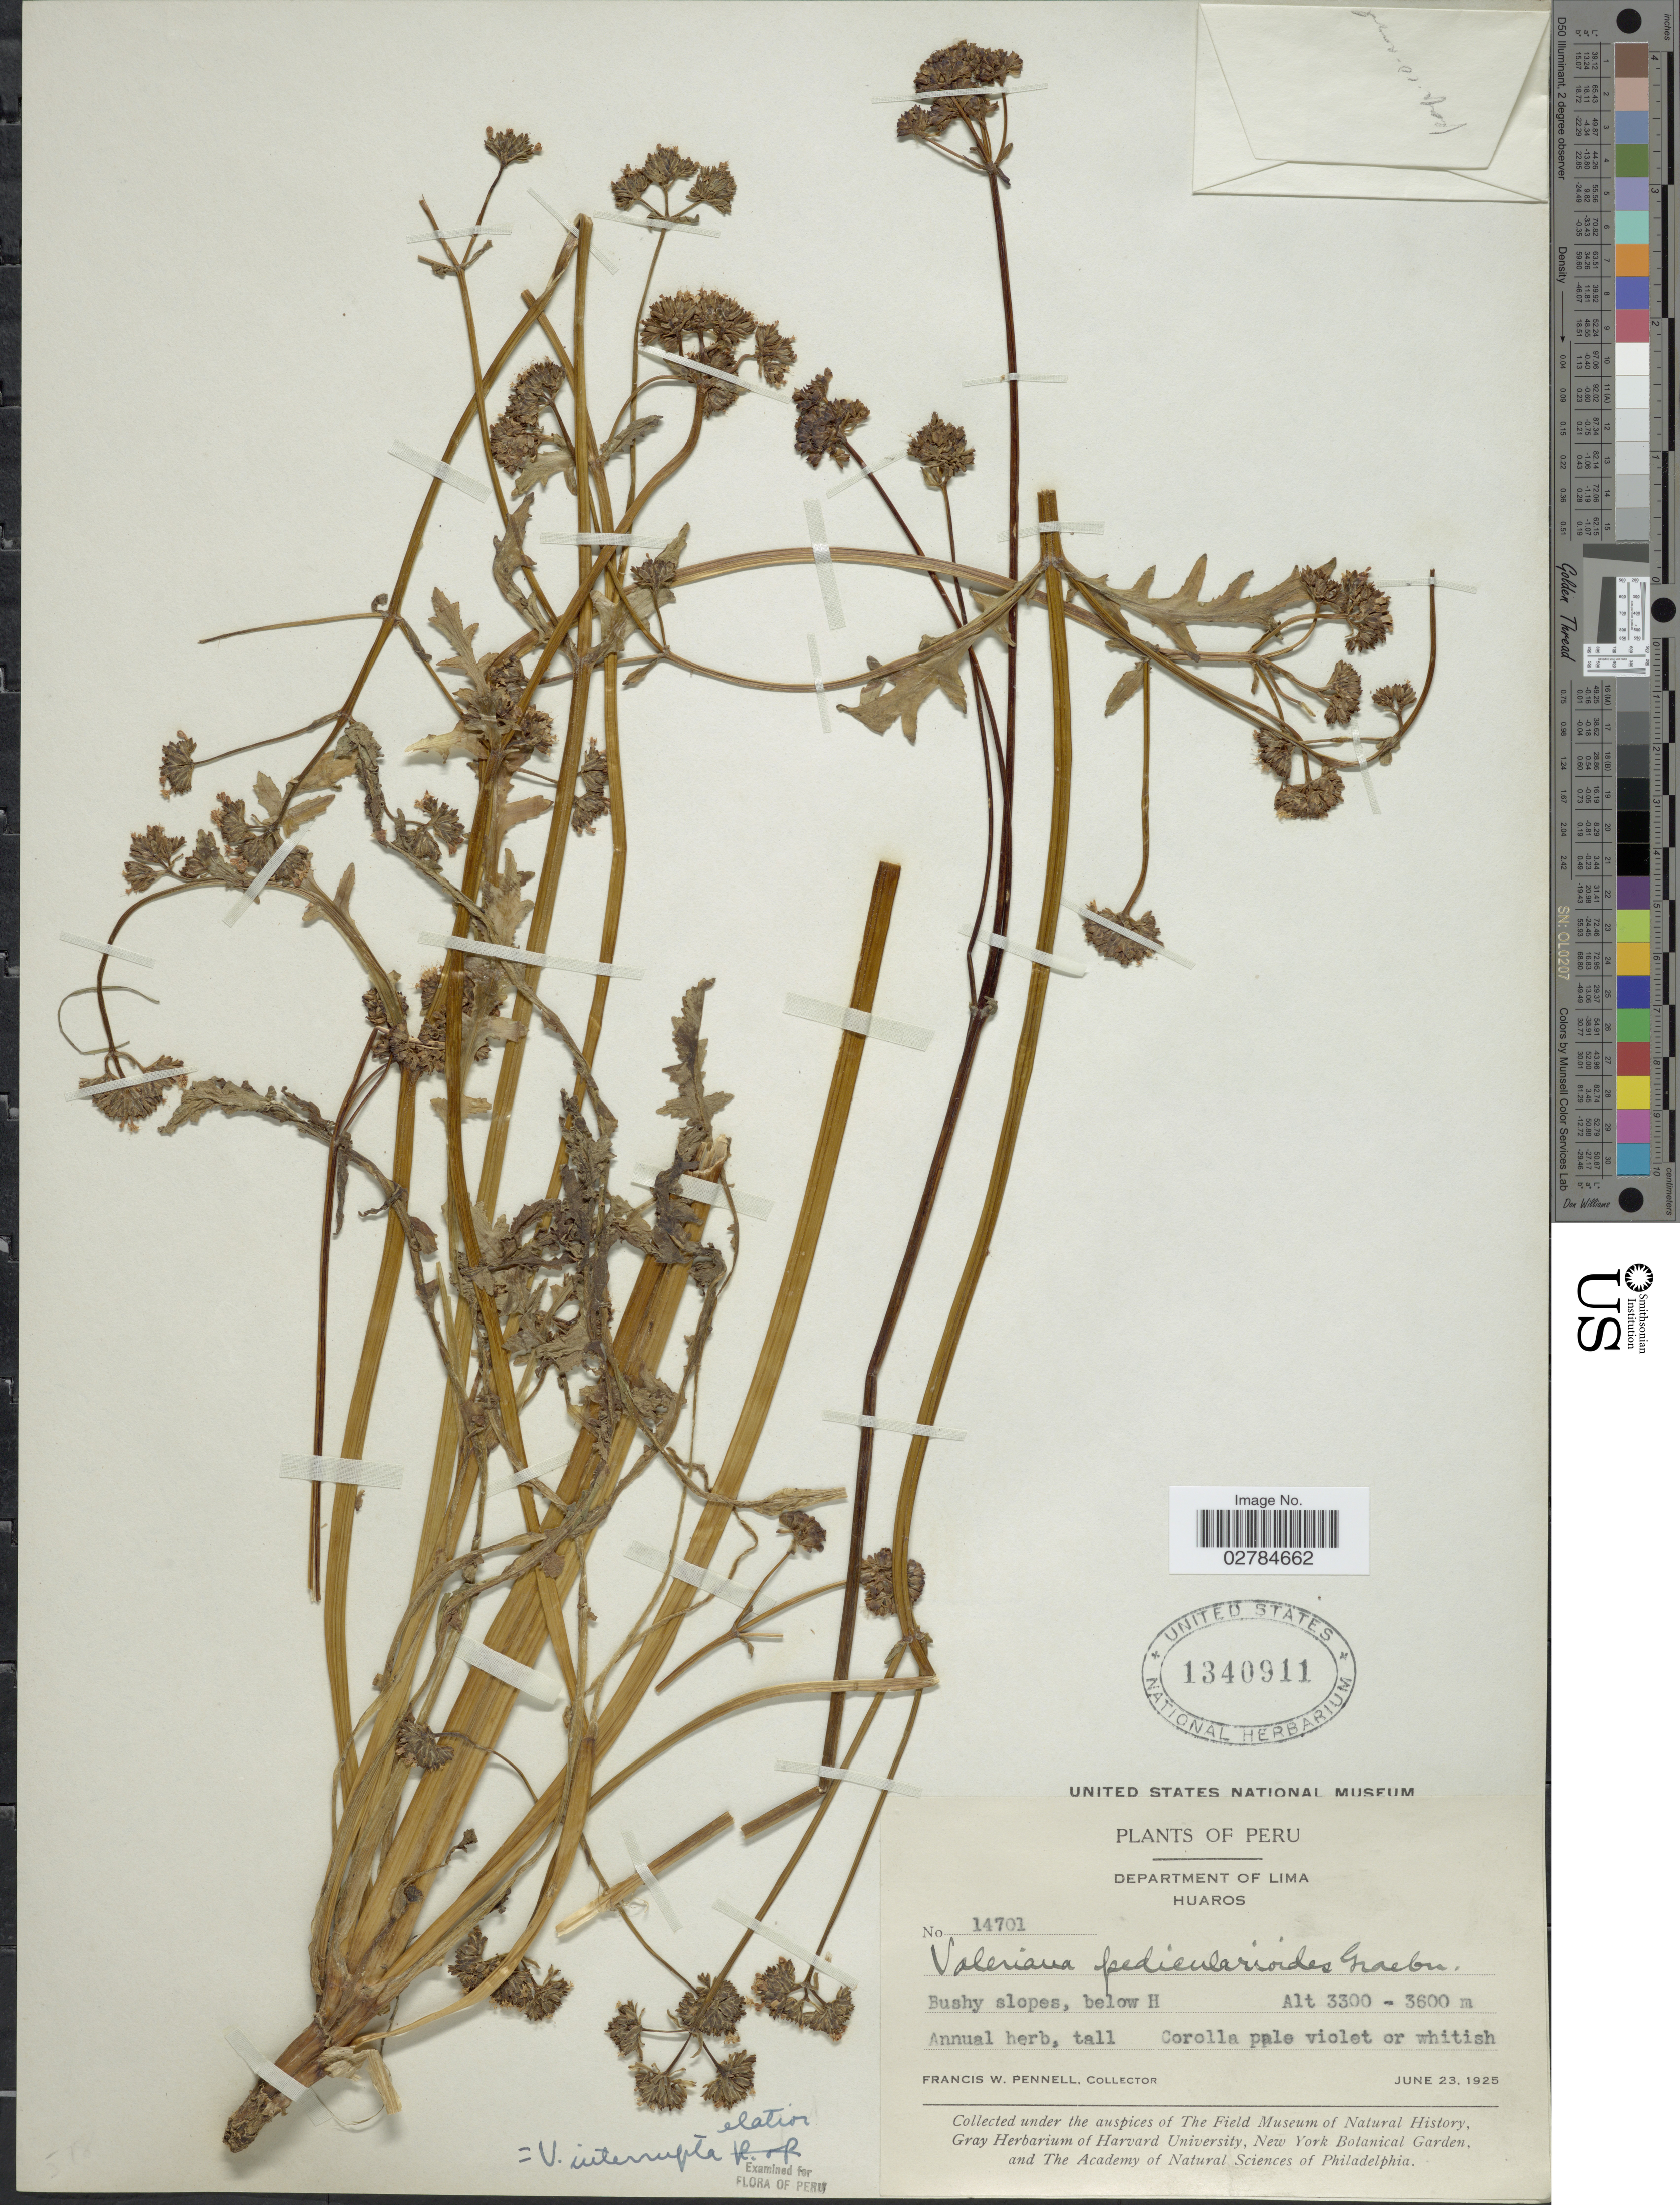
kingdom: Plantae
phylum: Tracheophyta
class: Magnoliopsida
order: Dipsacales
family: Caprifoliaceae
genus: Valeriana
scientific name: Valeriana interrupta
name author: Ruiz & Pav.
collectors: F. W. Pennell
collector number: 14701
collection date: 1925-06-23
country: Peru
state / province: Lima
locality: Department of Lima. Huaros.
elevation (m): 3300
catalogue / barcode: US 1340911